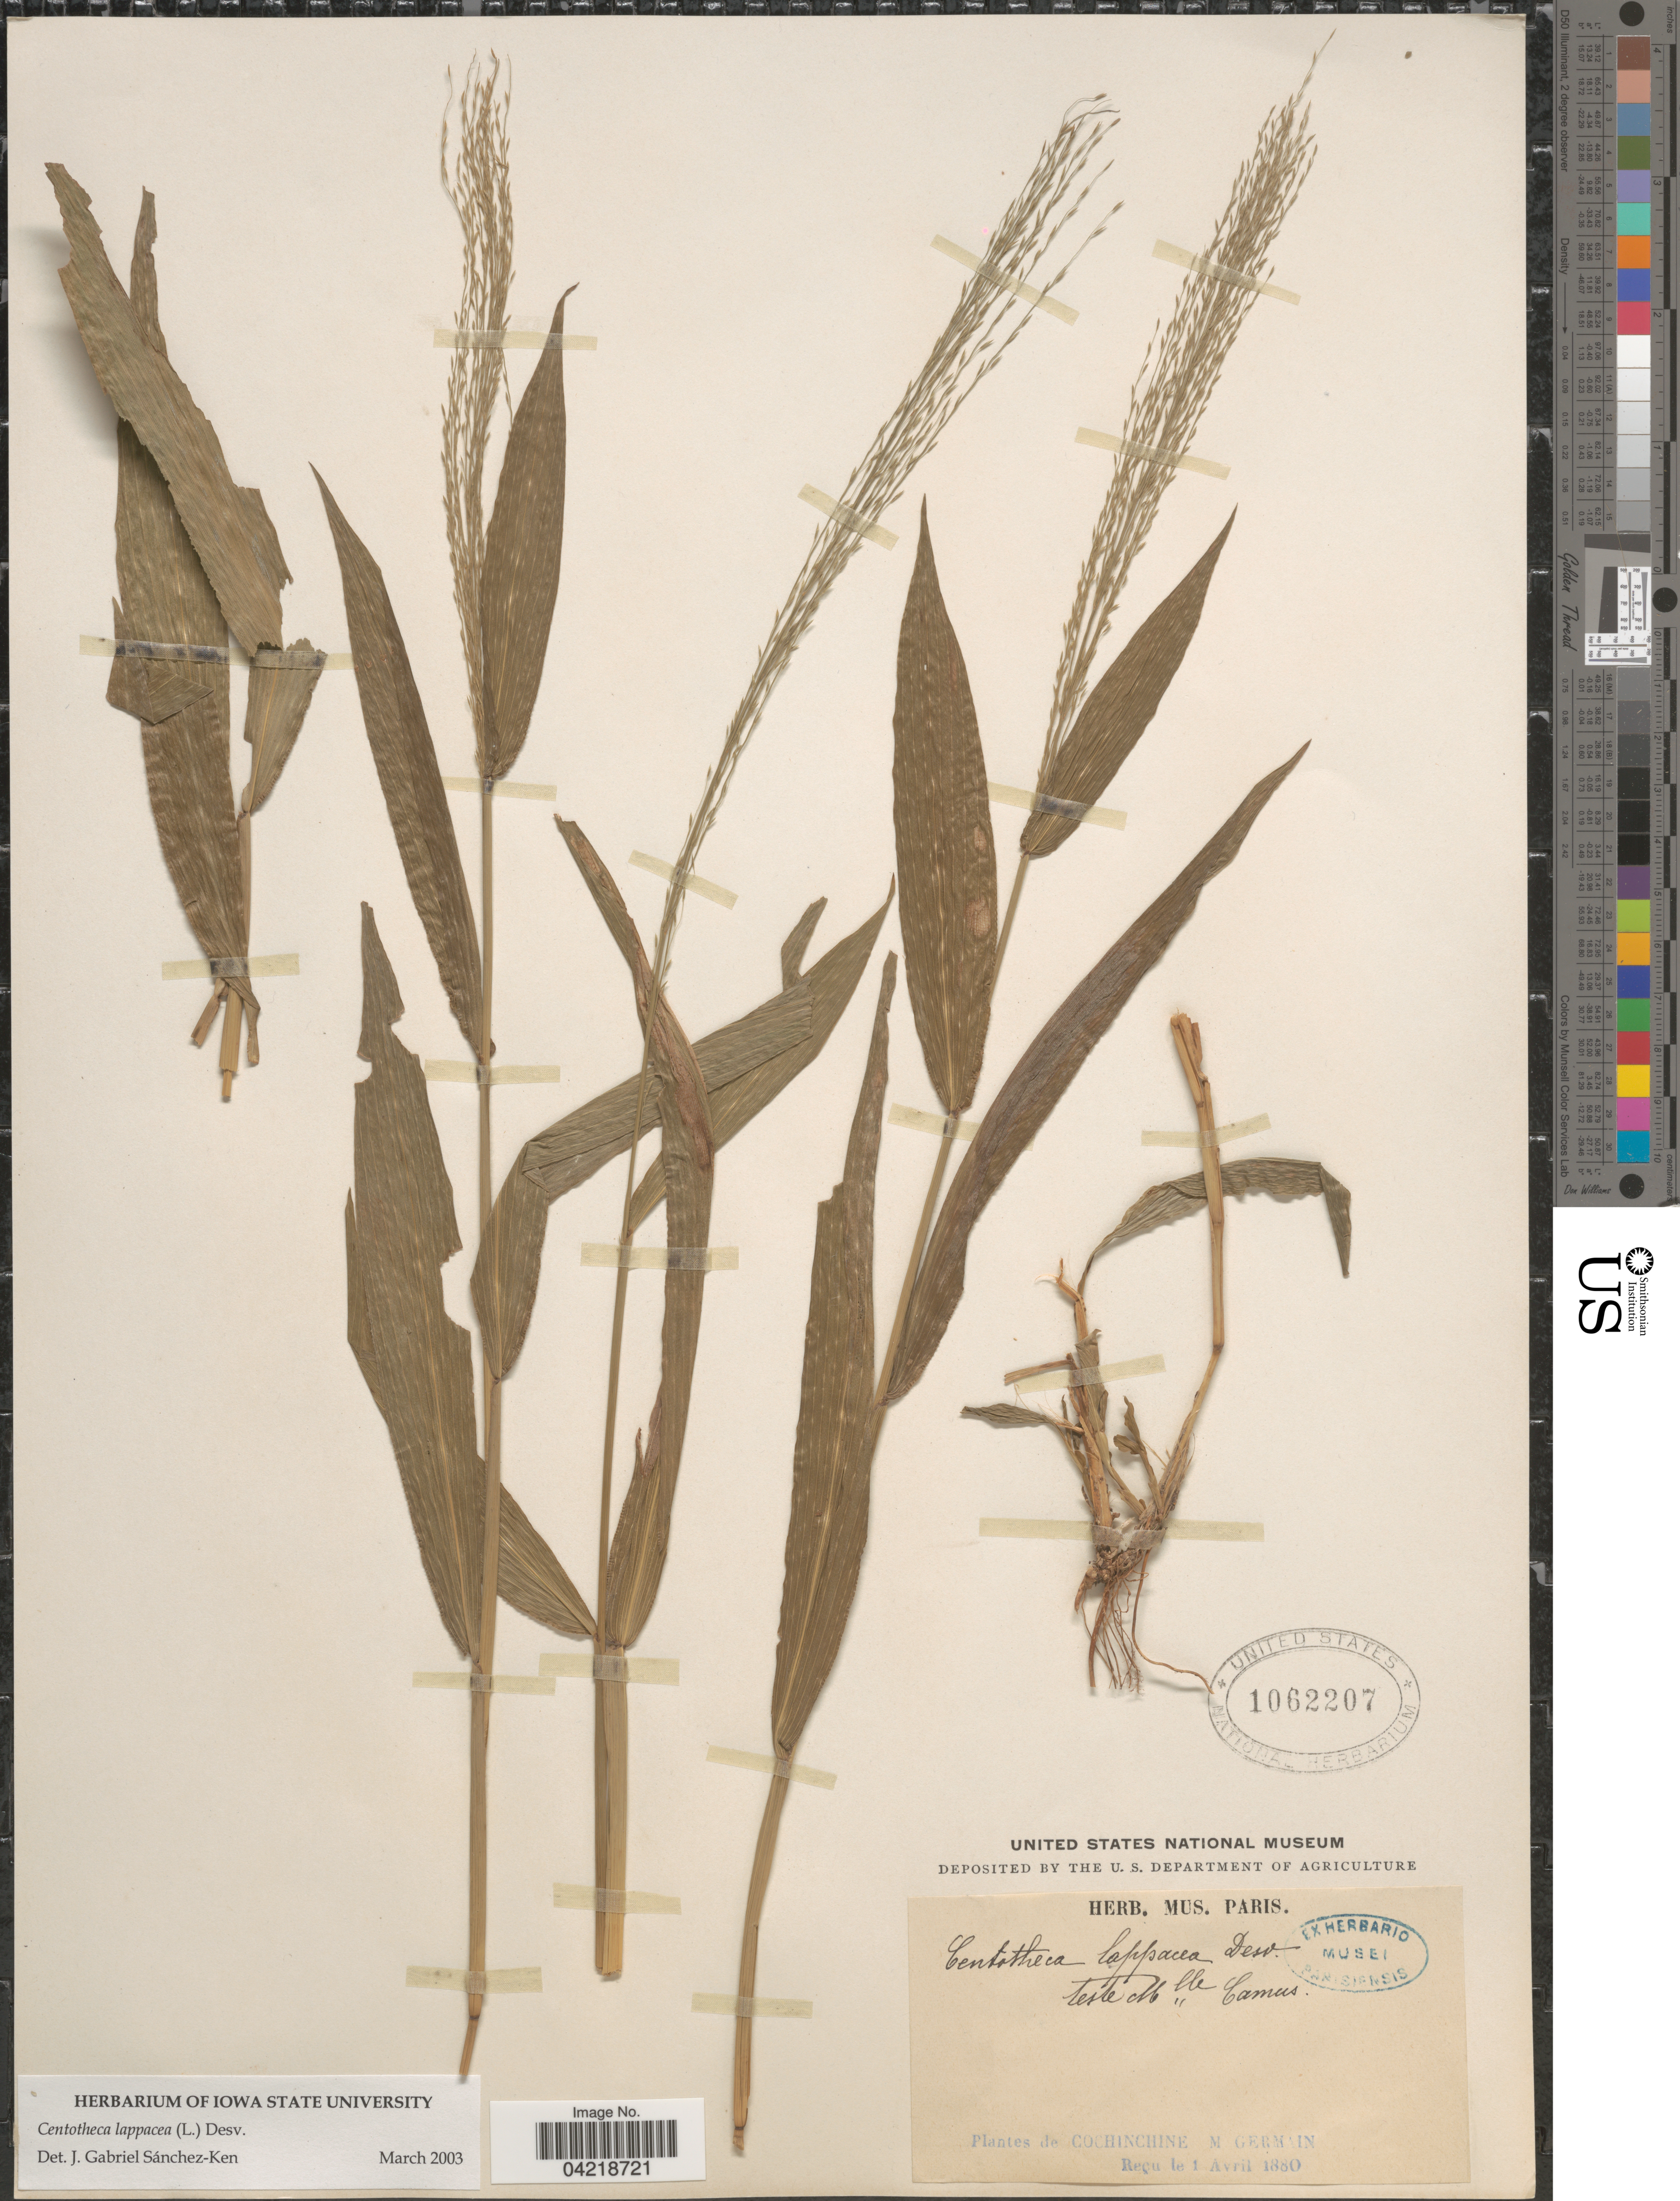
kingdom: Plantae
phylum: Tracheophyta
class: Liliopsida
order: Poales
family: Poaceae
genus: Centotheca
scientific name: Centotheca lappacea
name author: (L.) Desv.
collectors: M. Germain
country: Vietnam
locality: Cochinchine.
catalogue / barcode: US 1062207